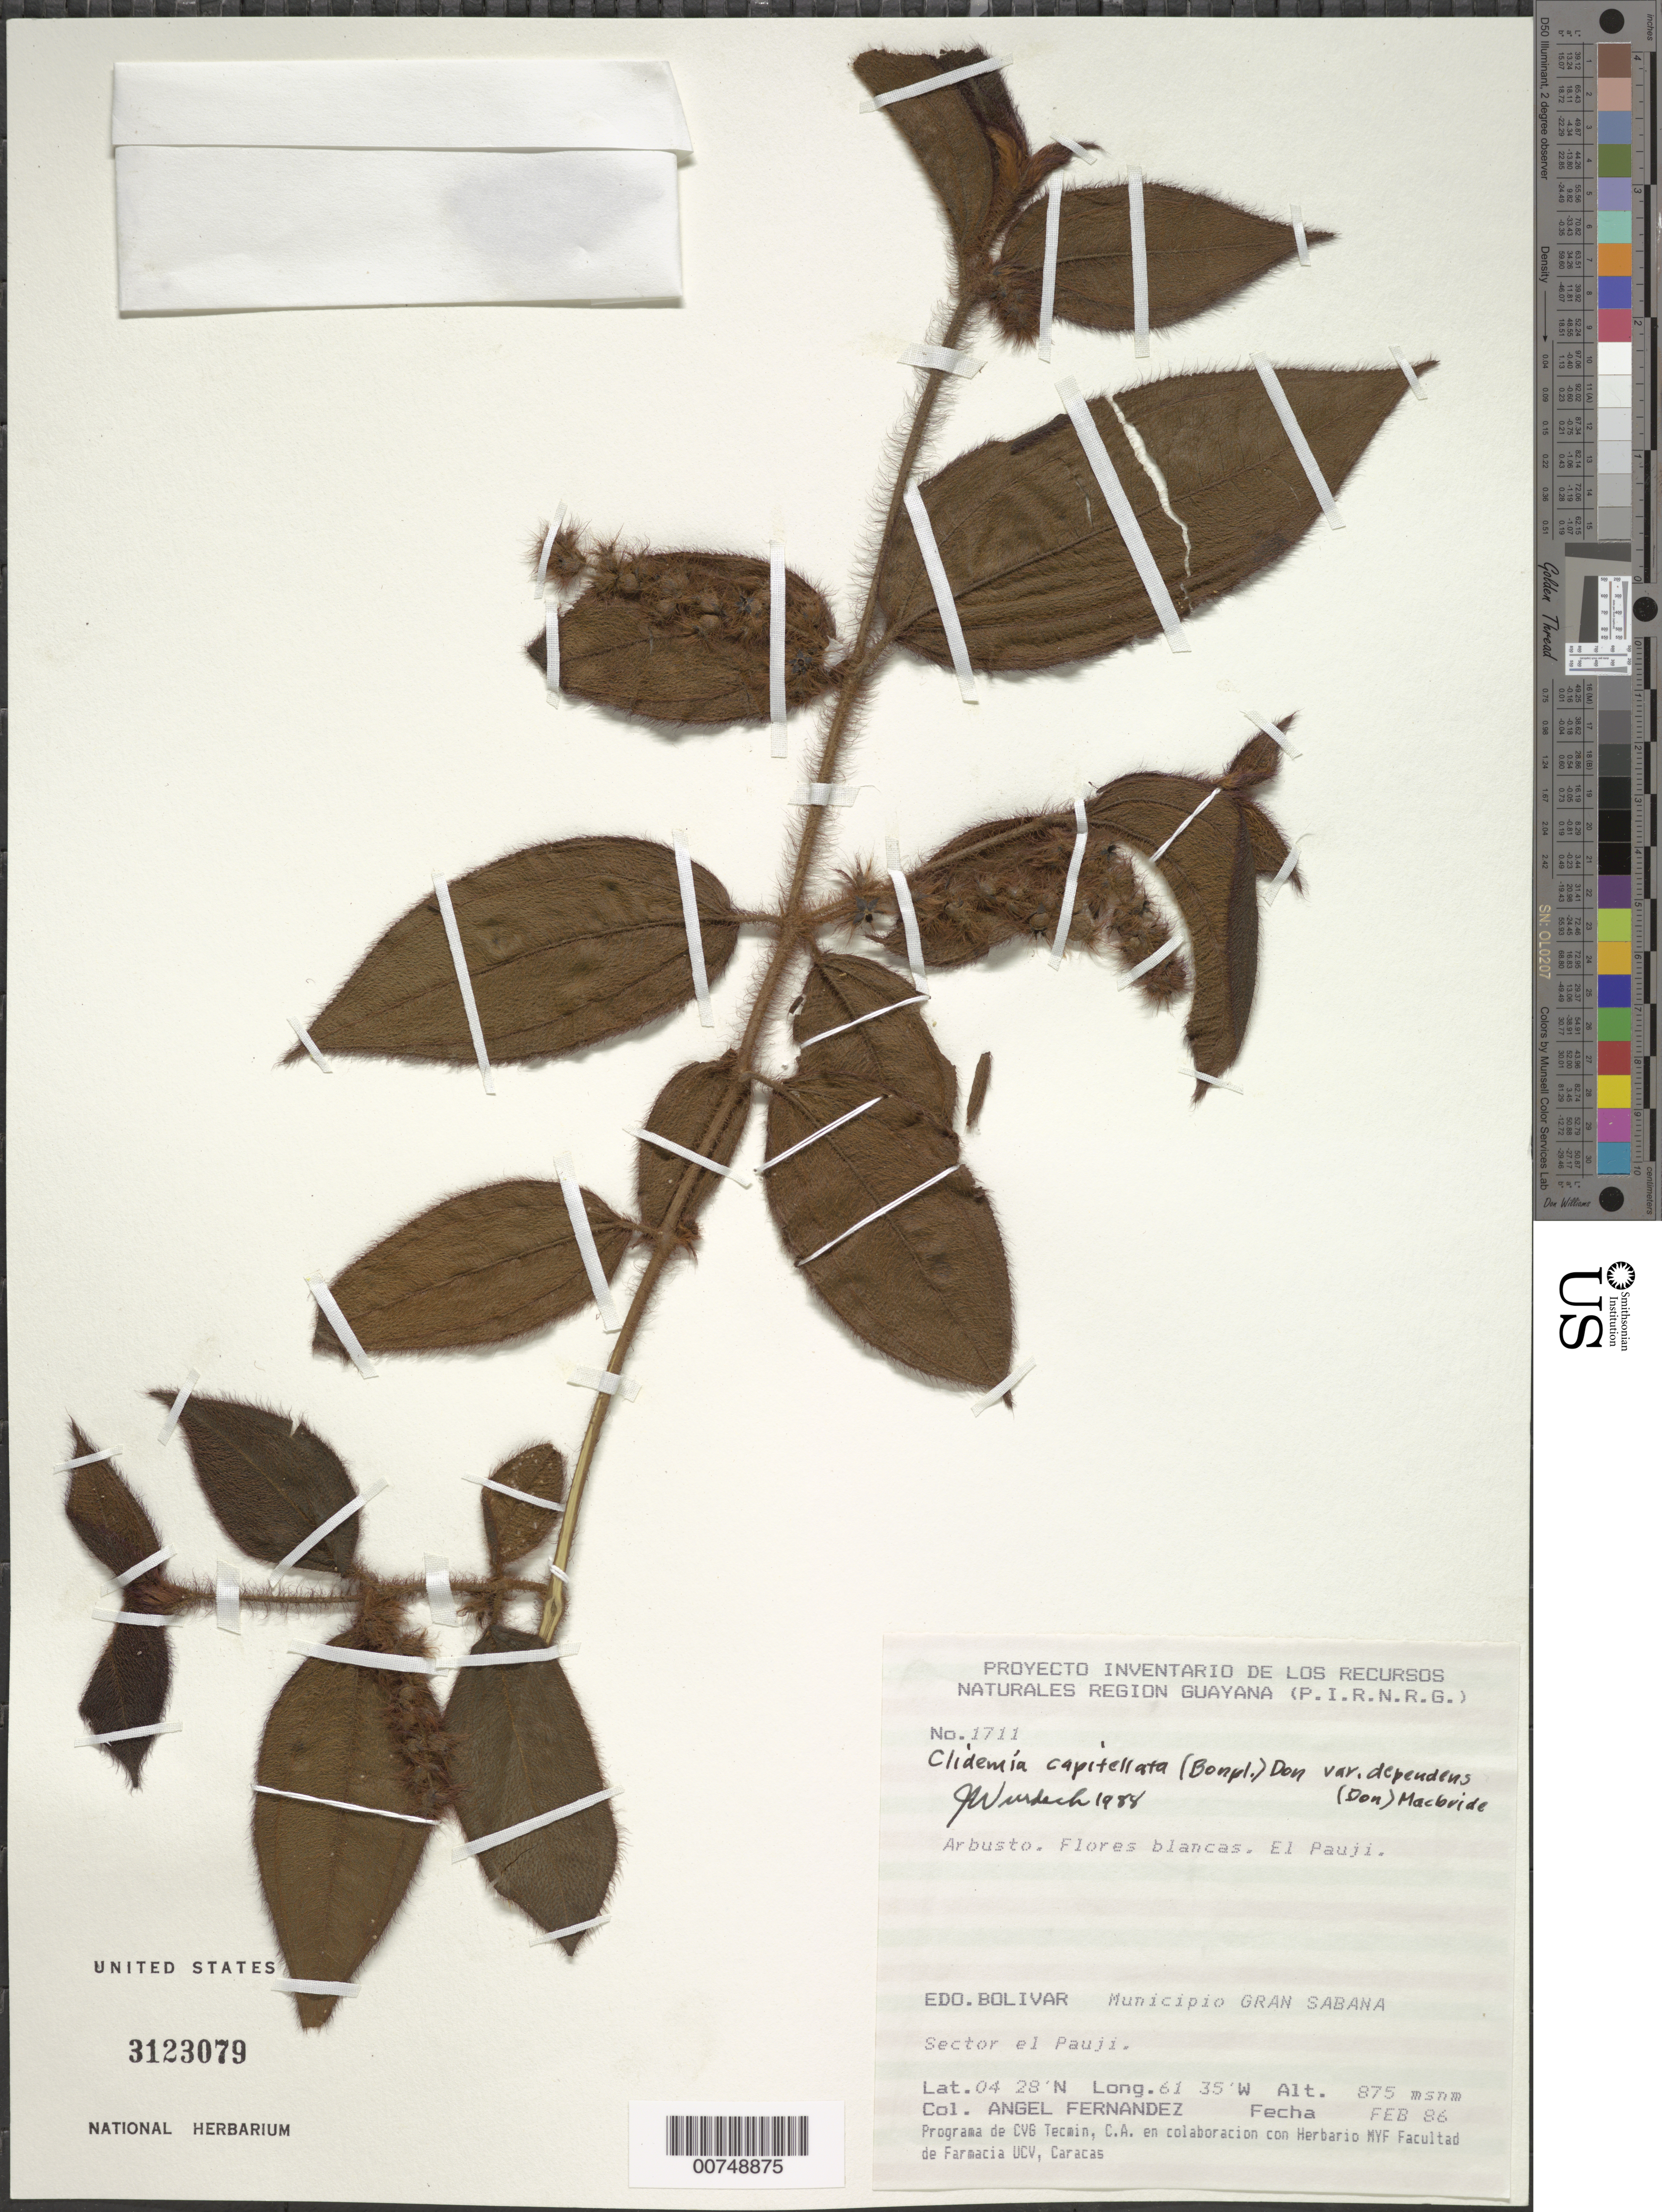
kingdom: Plantae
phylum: Tracheophyta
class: Magnoliopsida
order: Myrtales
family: Melastomataceae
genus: Clidemia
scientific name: Clidemia capitellata var. dependens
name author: (Pav. & D. Don) J.F. Macbr.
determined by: Wurdack, John J., (US), US (UNITED STATES)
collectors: A. Fernández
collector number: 1711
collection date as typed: Feb-86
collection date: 1986-02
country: Venezuela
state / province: Bolívar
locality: Mun. Gran Sabana, El Pauji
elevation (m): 875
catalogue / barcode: US 3123079